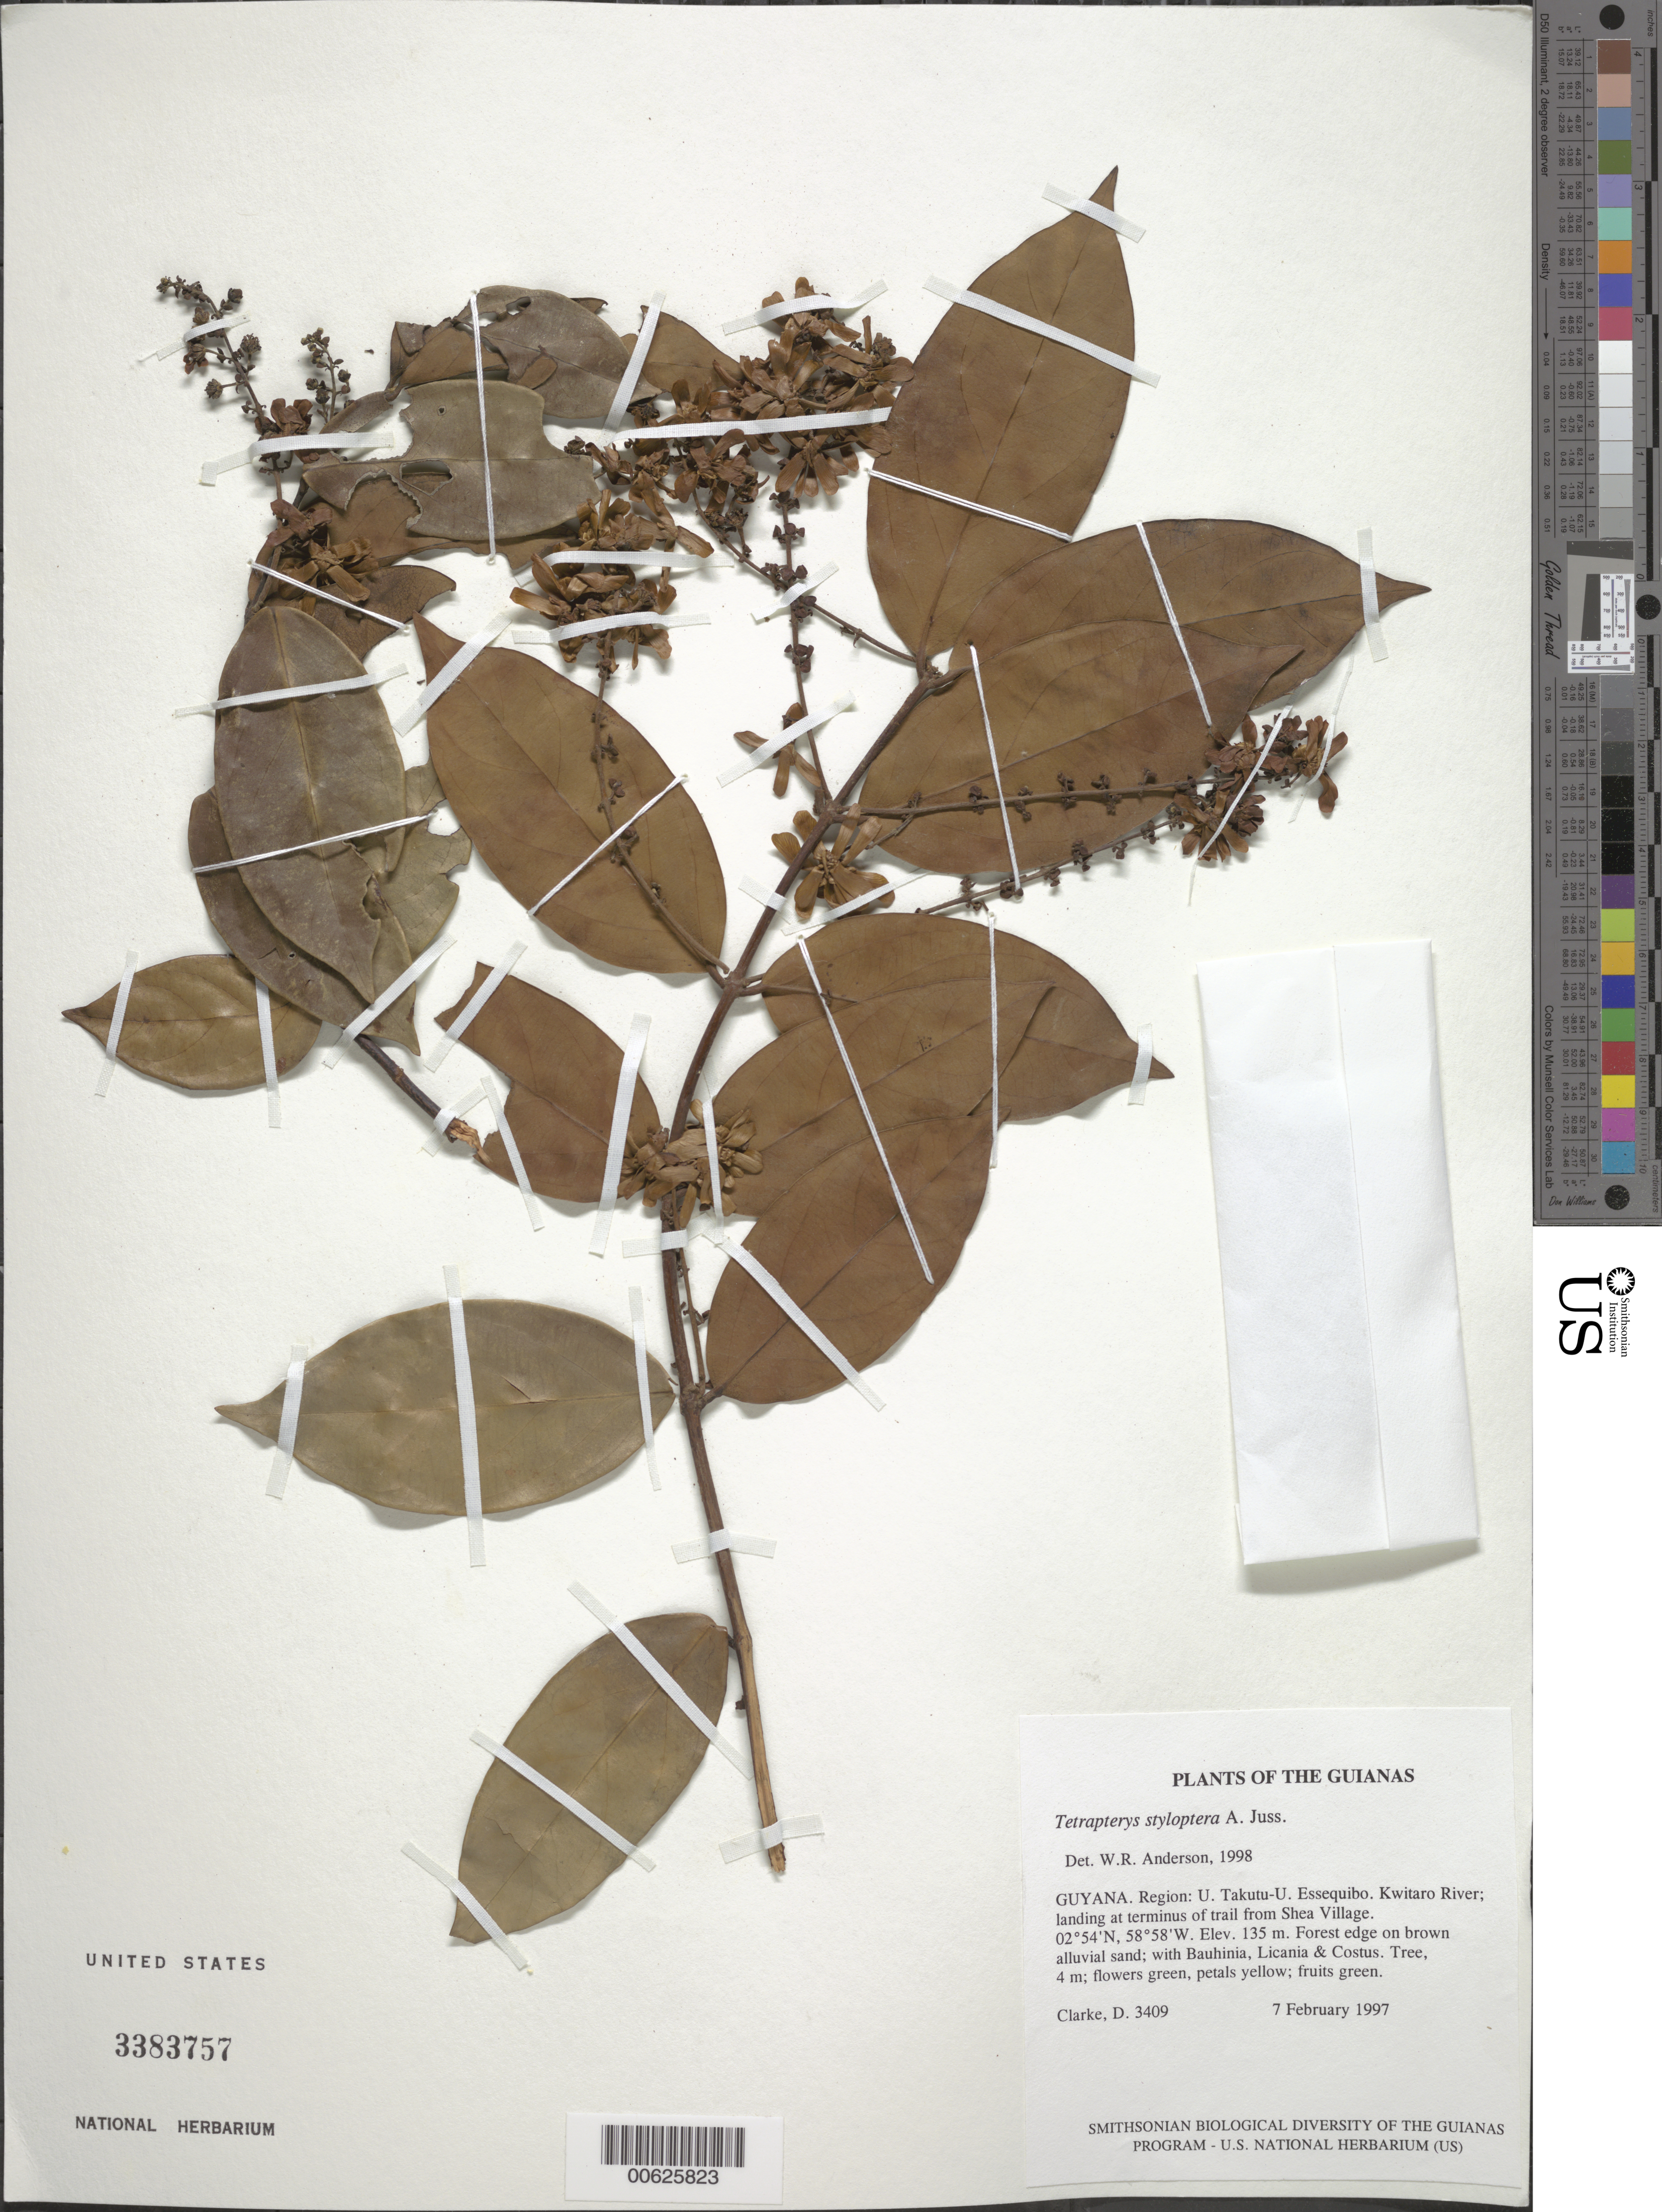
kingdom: Plantae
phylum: Tracheophyta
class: Magnoliopsida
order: Malpighiales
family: Malpighiaceae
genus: Glicophyllum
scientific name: Glicophyllum stylopterum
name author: (A. Juss.) R.F. Almeida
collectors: H. D. Clarke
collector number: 3409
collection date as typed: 7 February 1997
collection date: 1997-02-07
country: Guyana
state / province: U. Takutu-U. Essequibo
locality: Kwitaro River; landing at terminus of trail from Shea Village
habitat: Forest edge on brown alluvial sand; with Bauhinia, Licania & Costus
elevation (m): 135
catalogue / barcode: US 3383757